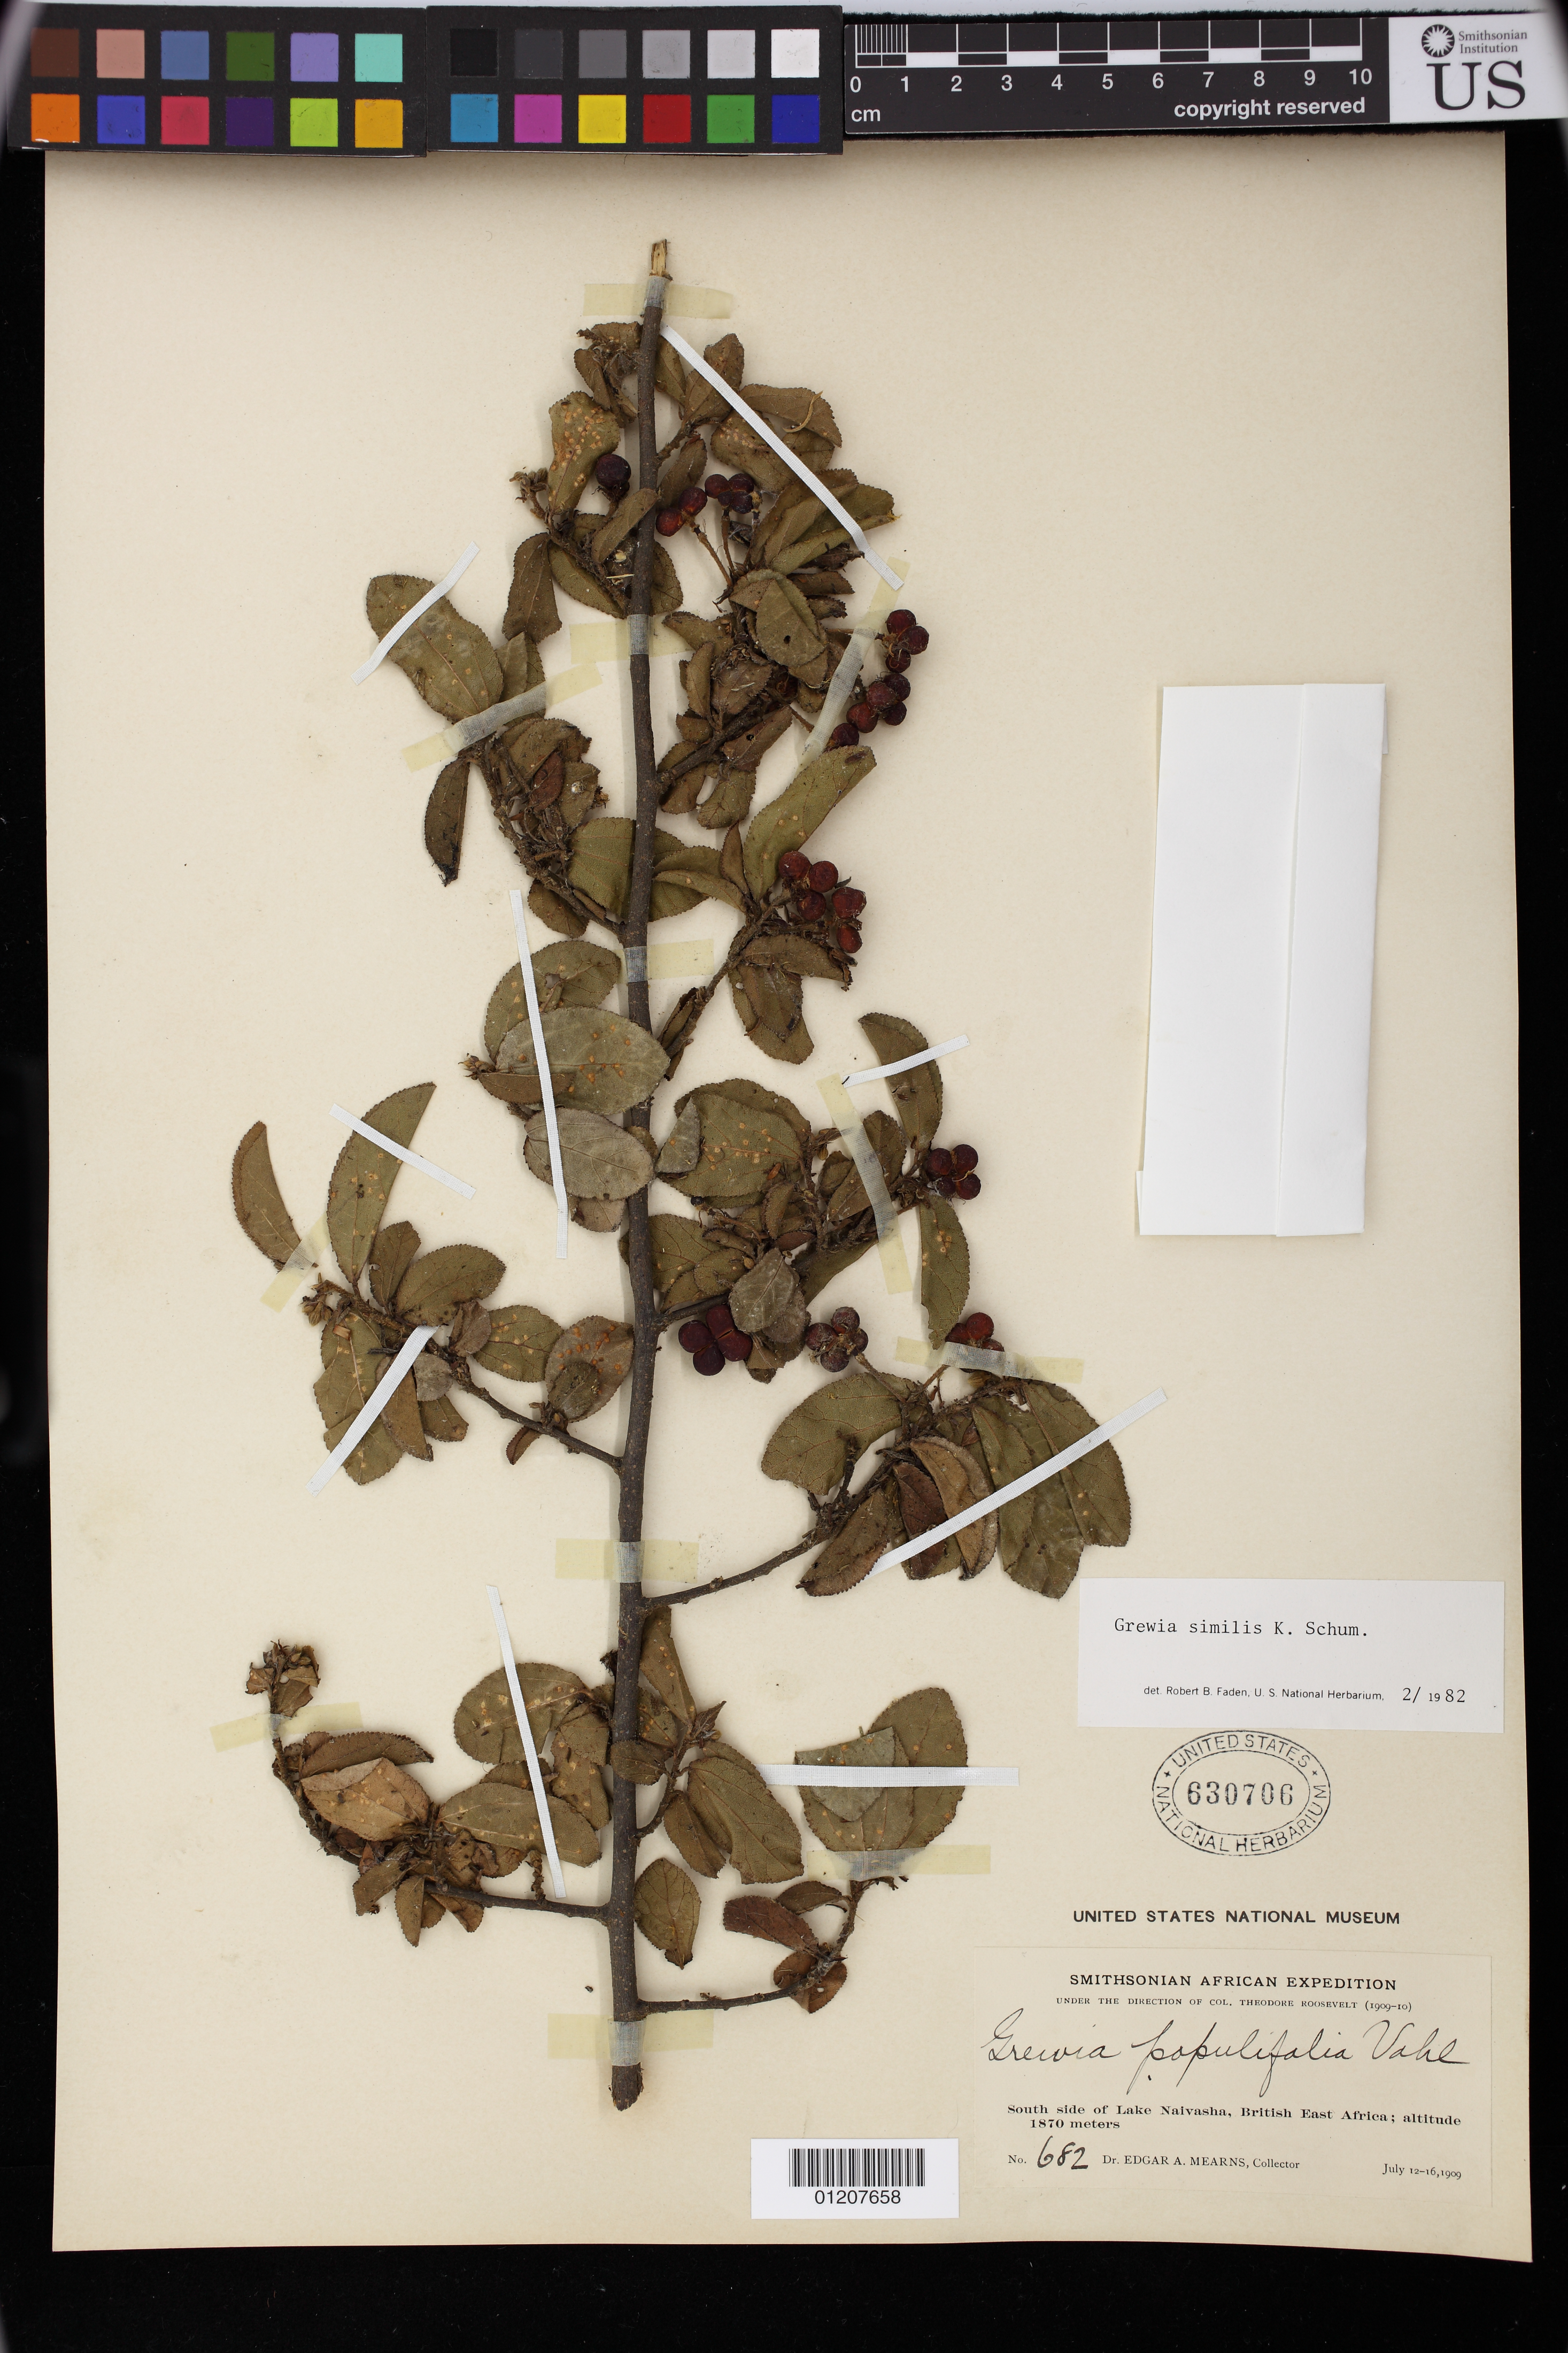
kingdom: Plantae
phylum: Tracheophyta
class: Magnoliopsida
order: Malvales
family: Malvaceae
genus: Grewia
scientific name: Grewia similis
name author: K. Schum.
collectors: E. A. Mearns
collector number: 682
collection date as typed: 12 Jul 1909 to 16 Jul 1909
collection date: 1909-07-12/1909-07-16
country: Kenya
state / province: Nakuru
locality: South side of Lake Naivasha, British East Africa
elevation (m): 1870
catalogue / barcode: US 630706